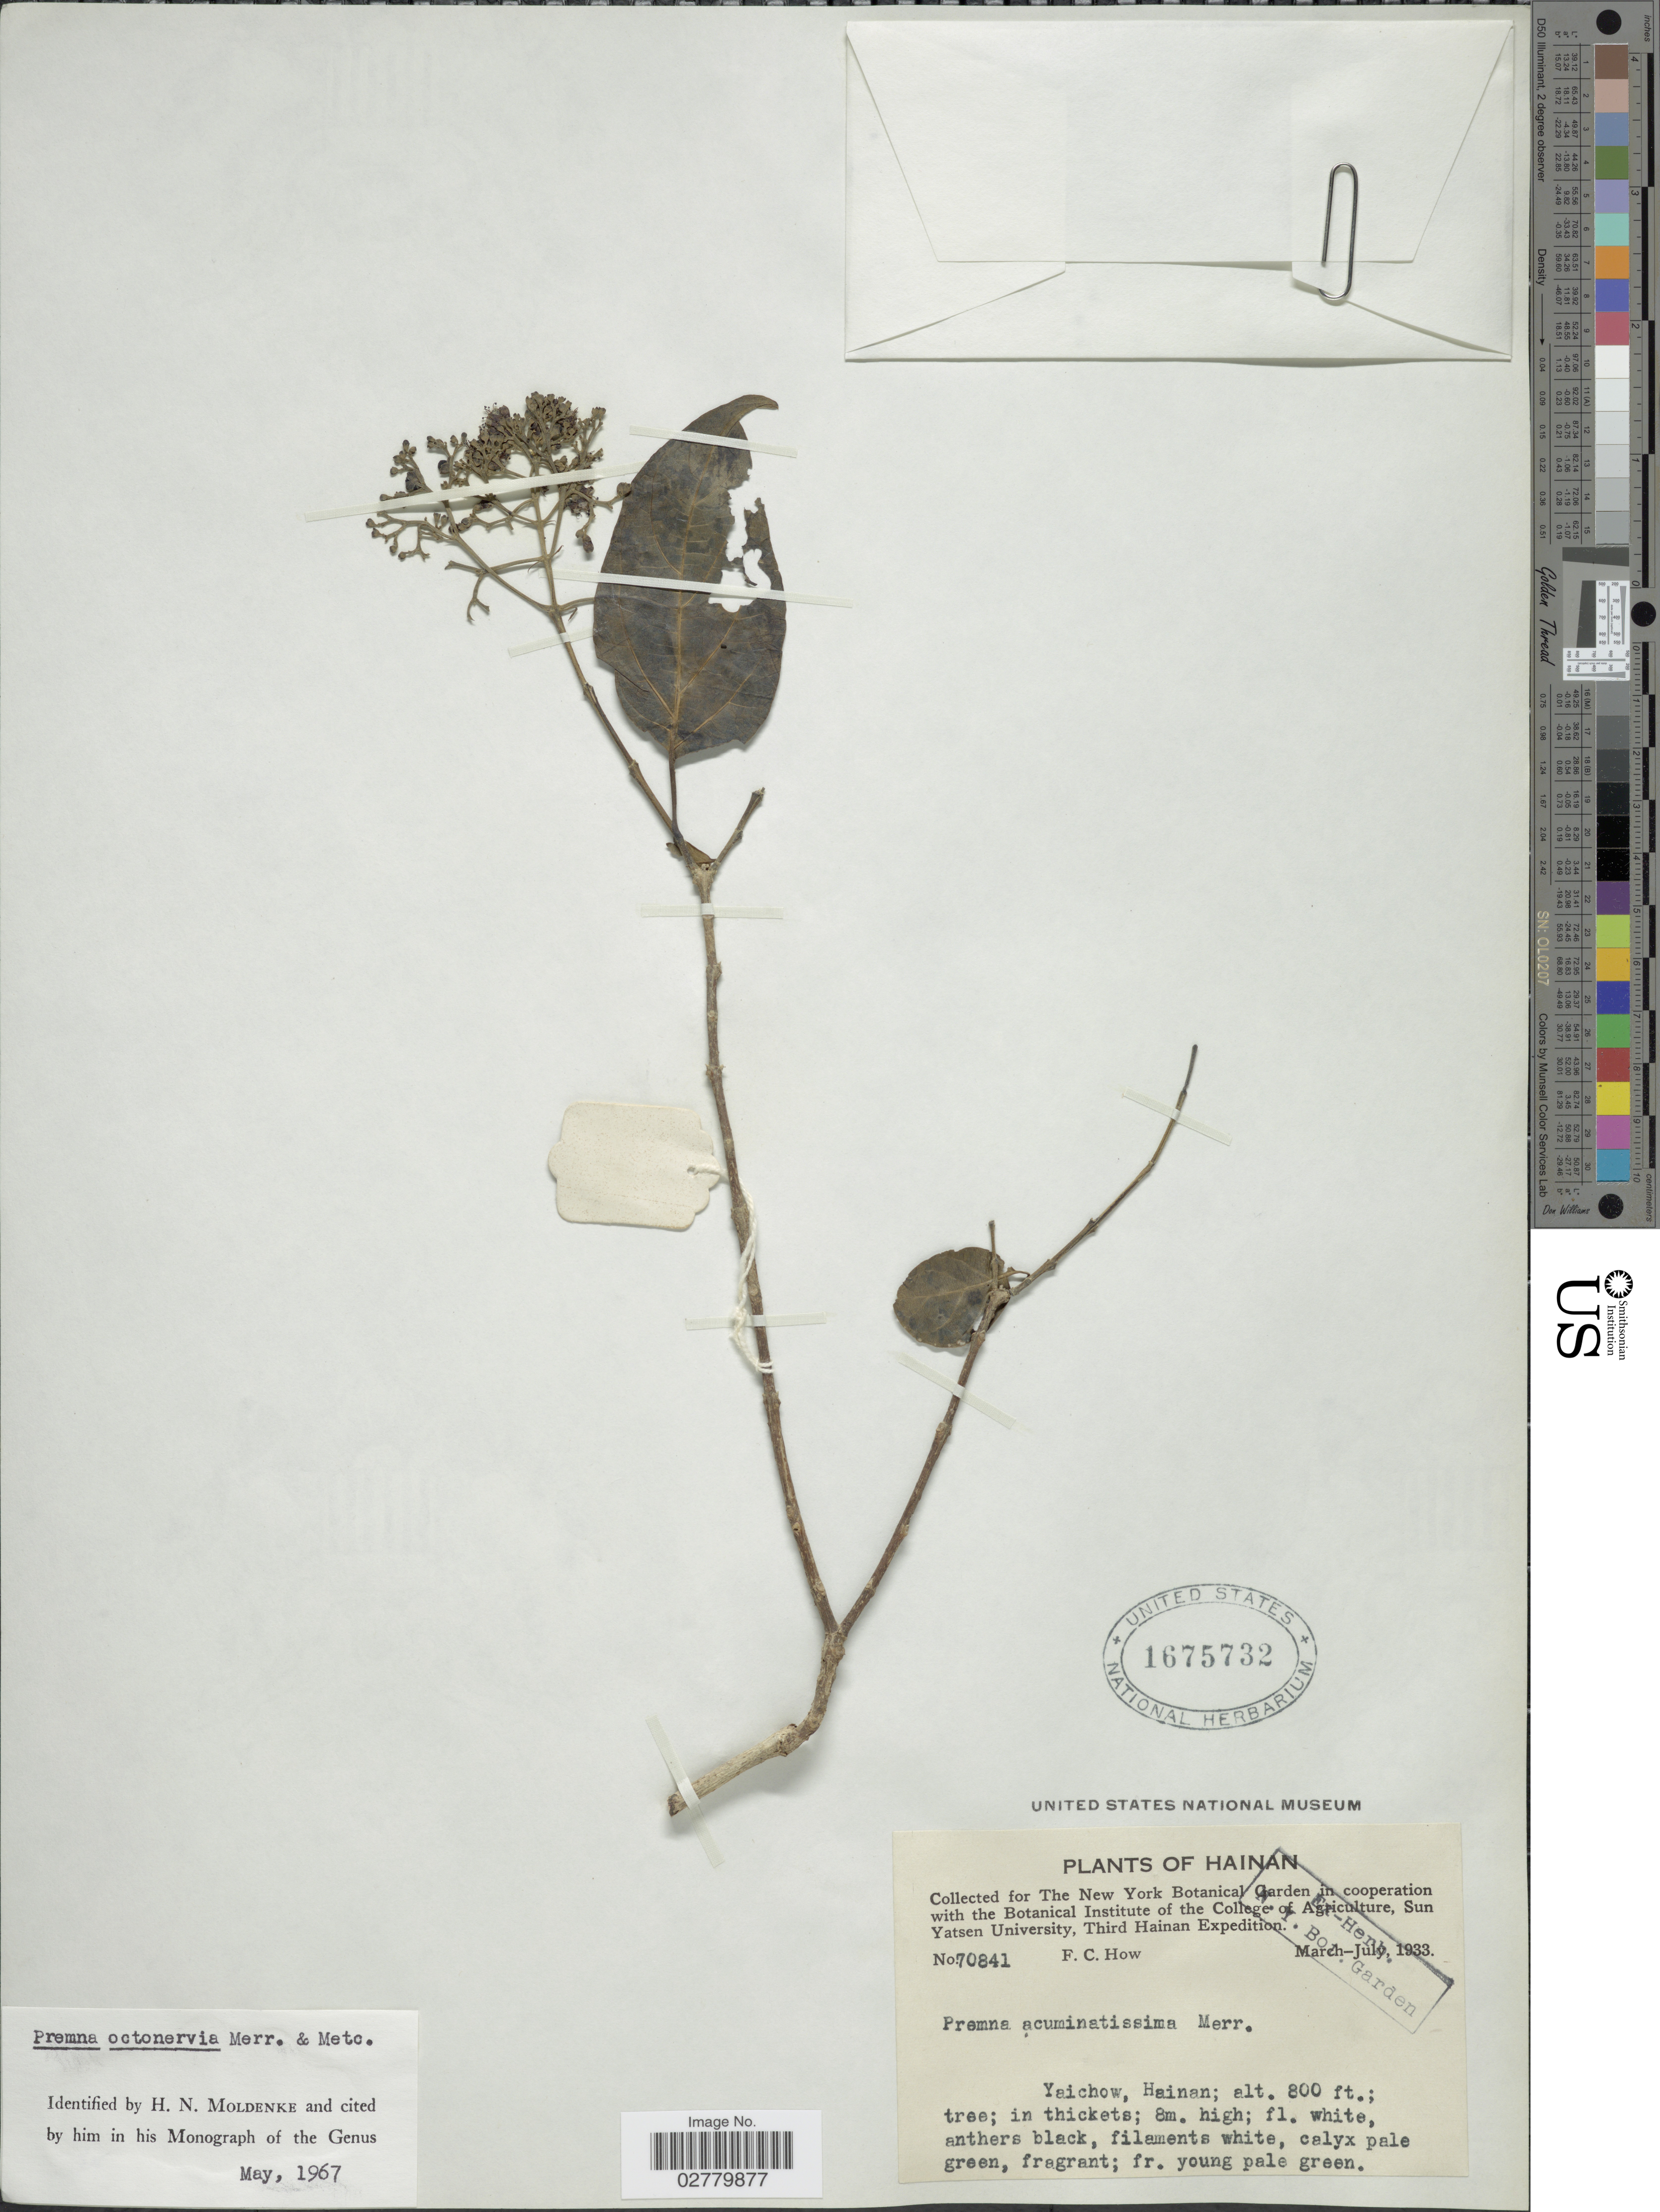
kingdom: Plantae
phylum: Tracheophyta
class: Magnoliopsida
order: Lamiales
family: Lamiaceae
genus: Premna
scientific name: Premna octonervia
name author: Merr. & F.P. Metcalf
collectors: F. C. How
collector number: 70841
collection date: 1933-03/1933-07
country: China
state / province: Hainan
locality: Yaichow.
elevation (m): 244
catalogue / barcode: US 1675732